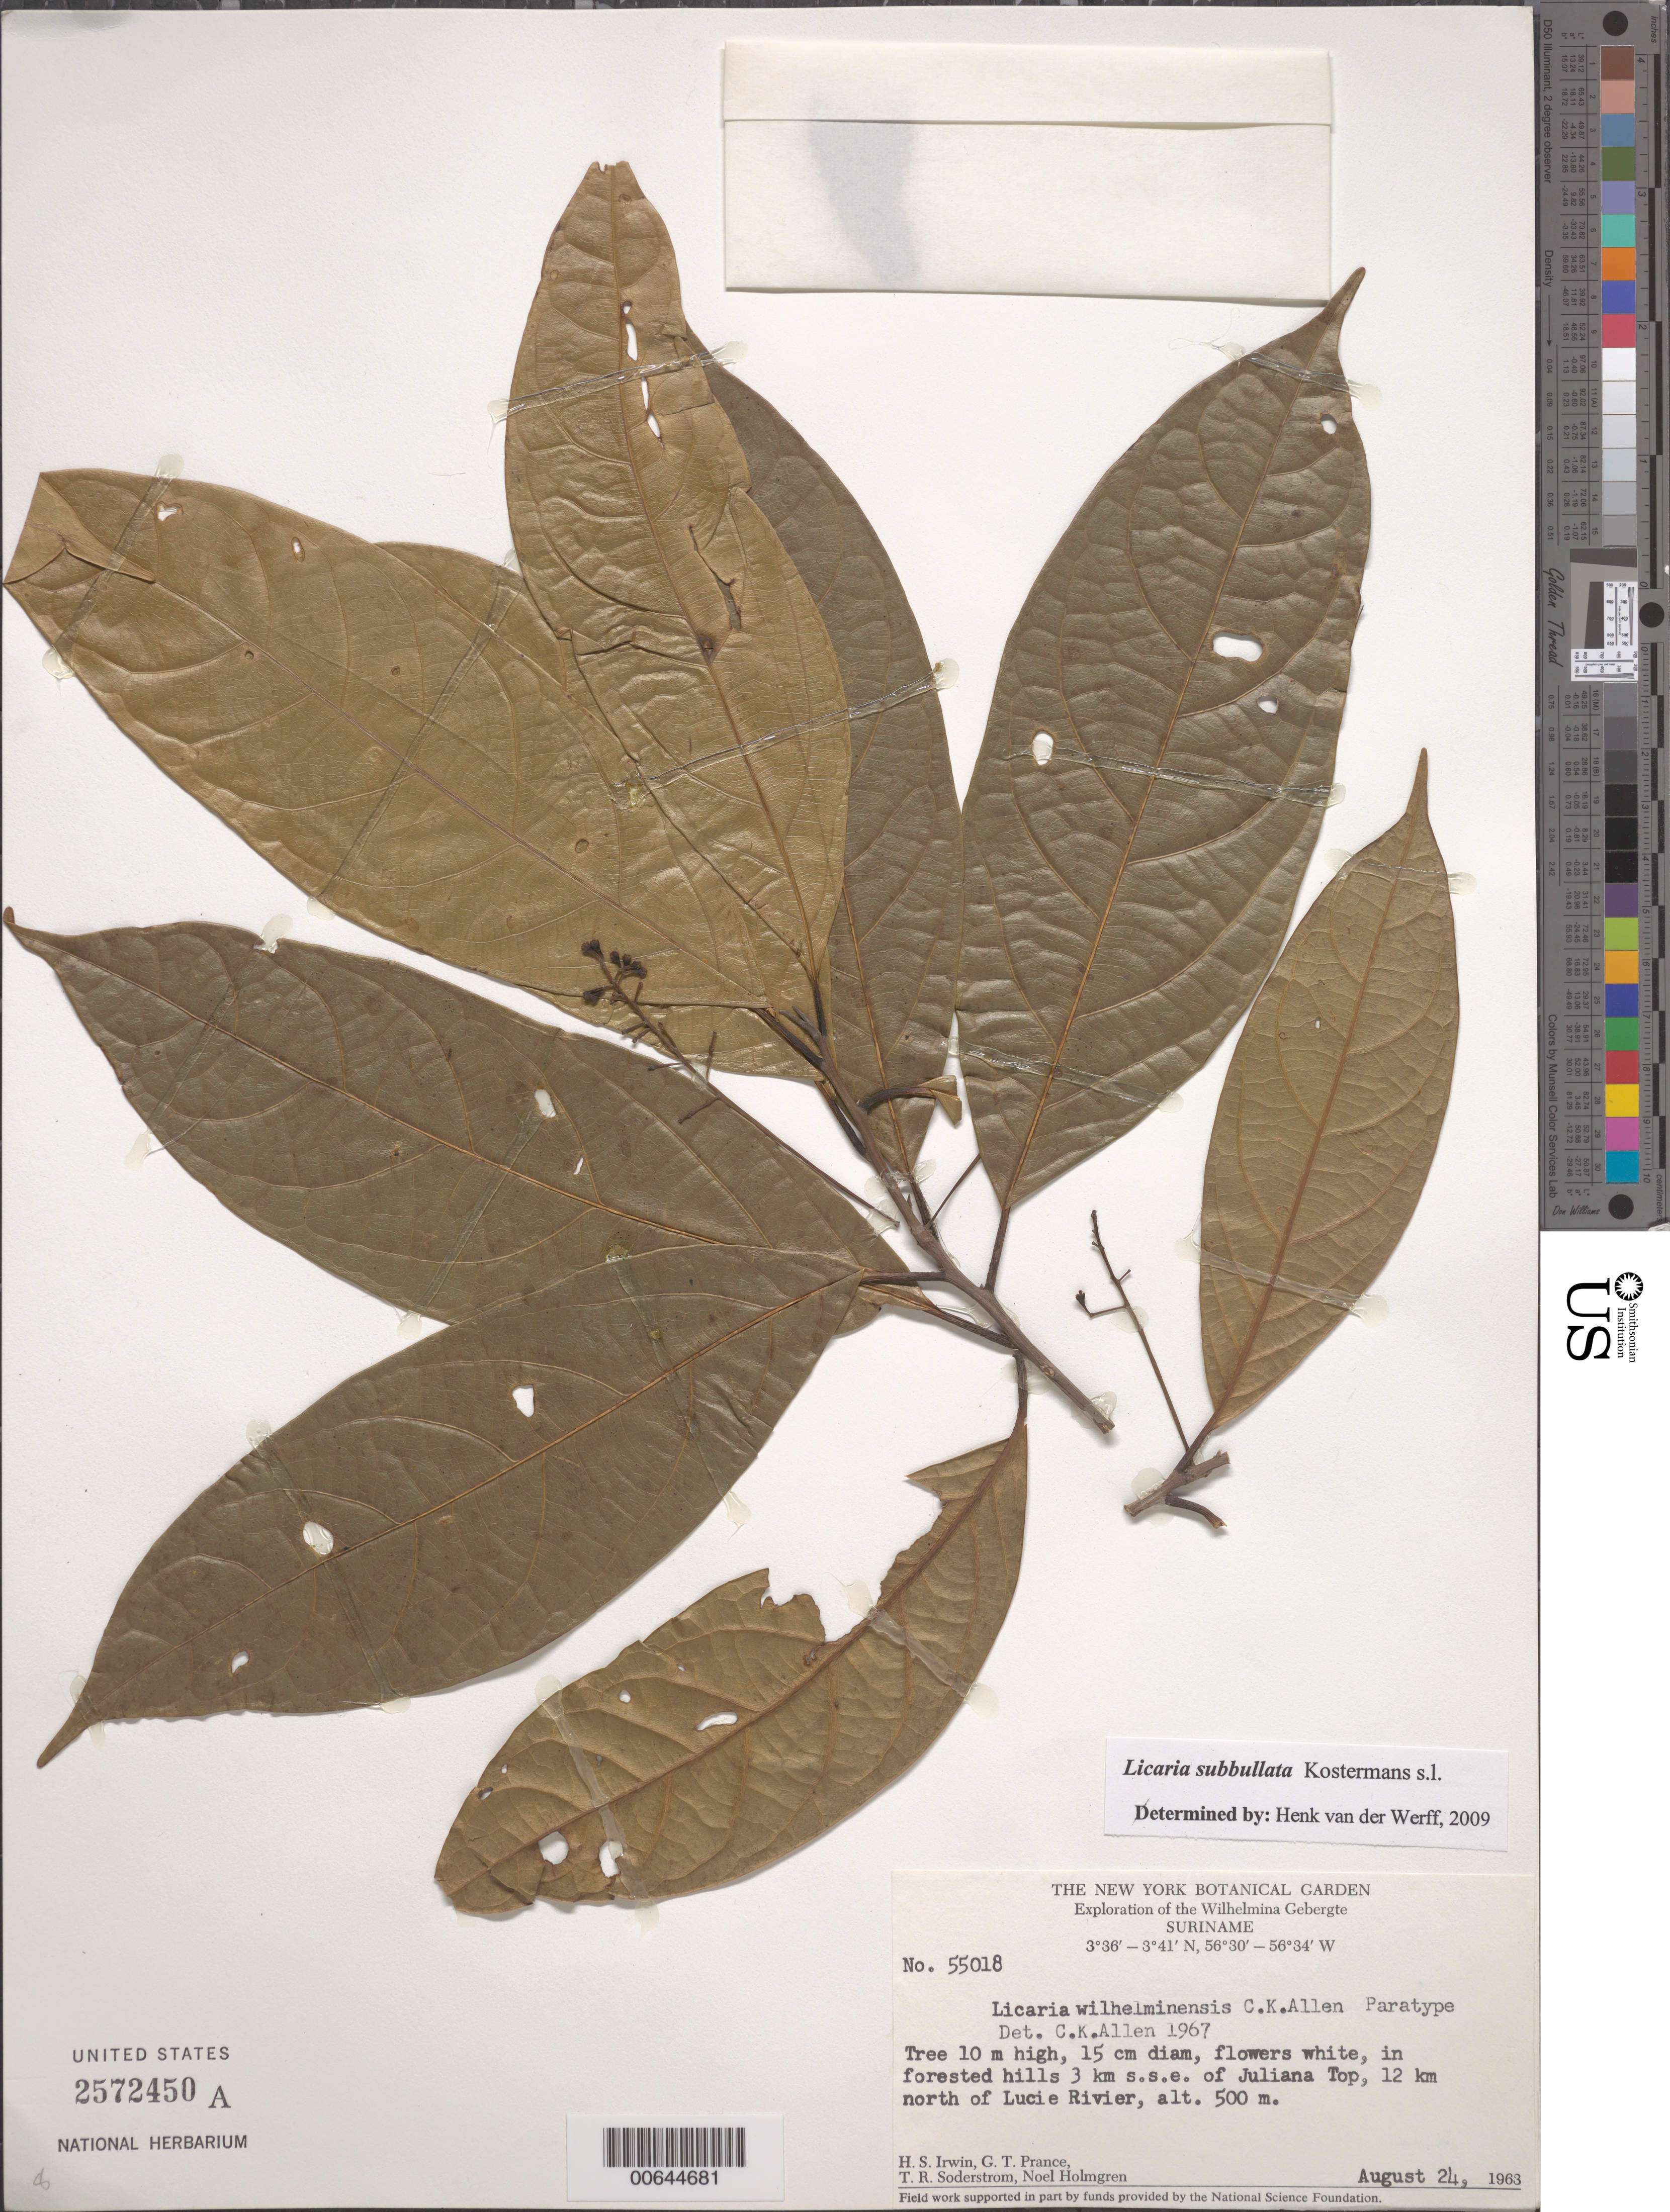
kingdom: Plantae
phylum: Tracheophyta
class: Magnoliopsida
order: Laurales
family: Lauraceae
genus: Licaria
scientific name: Licaria subbullata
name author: Kosterm.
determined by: van der Werff, H., (MO), Missouri Botanical Garden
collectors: H. Irwin, G. T. Prance, T. R. Soderstrom & N. H. Holmgren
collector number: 55018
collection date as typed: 24-Aug-63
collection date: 1963-08-24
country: Suriname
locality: Frederik Top, 3 km SSE of Juliana Top, Wilhelmina Gebergte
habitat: Forested hills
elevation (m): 500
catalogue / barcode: US 2572450A